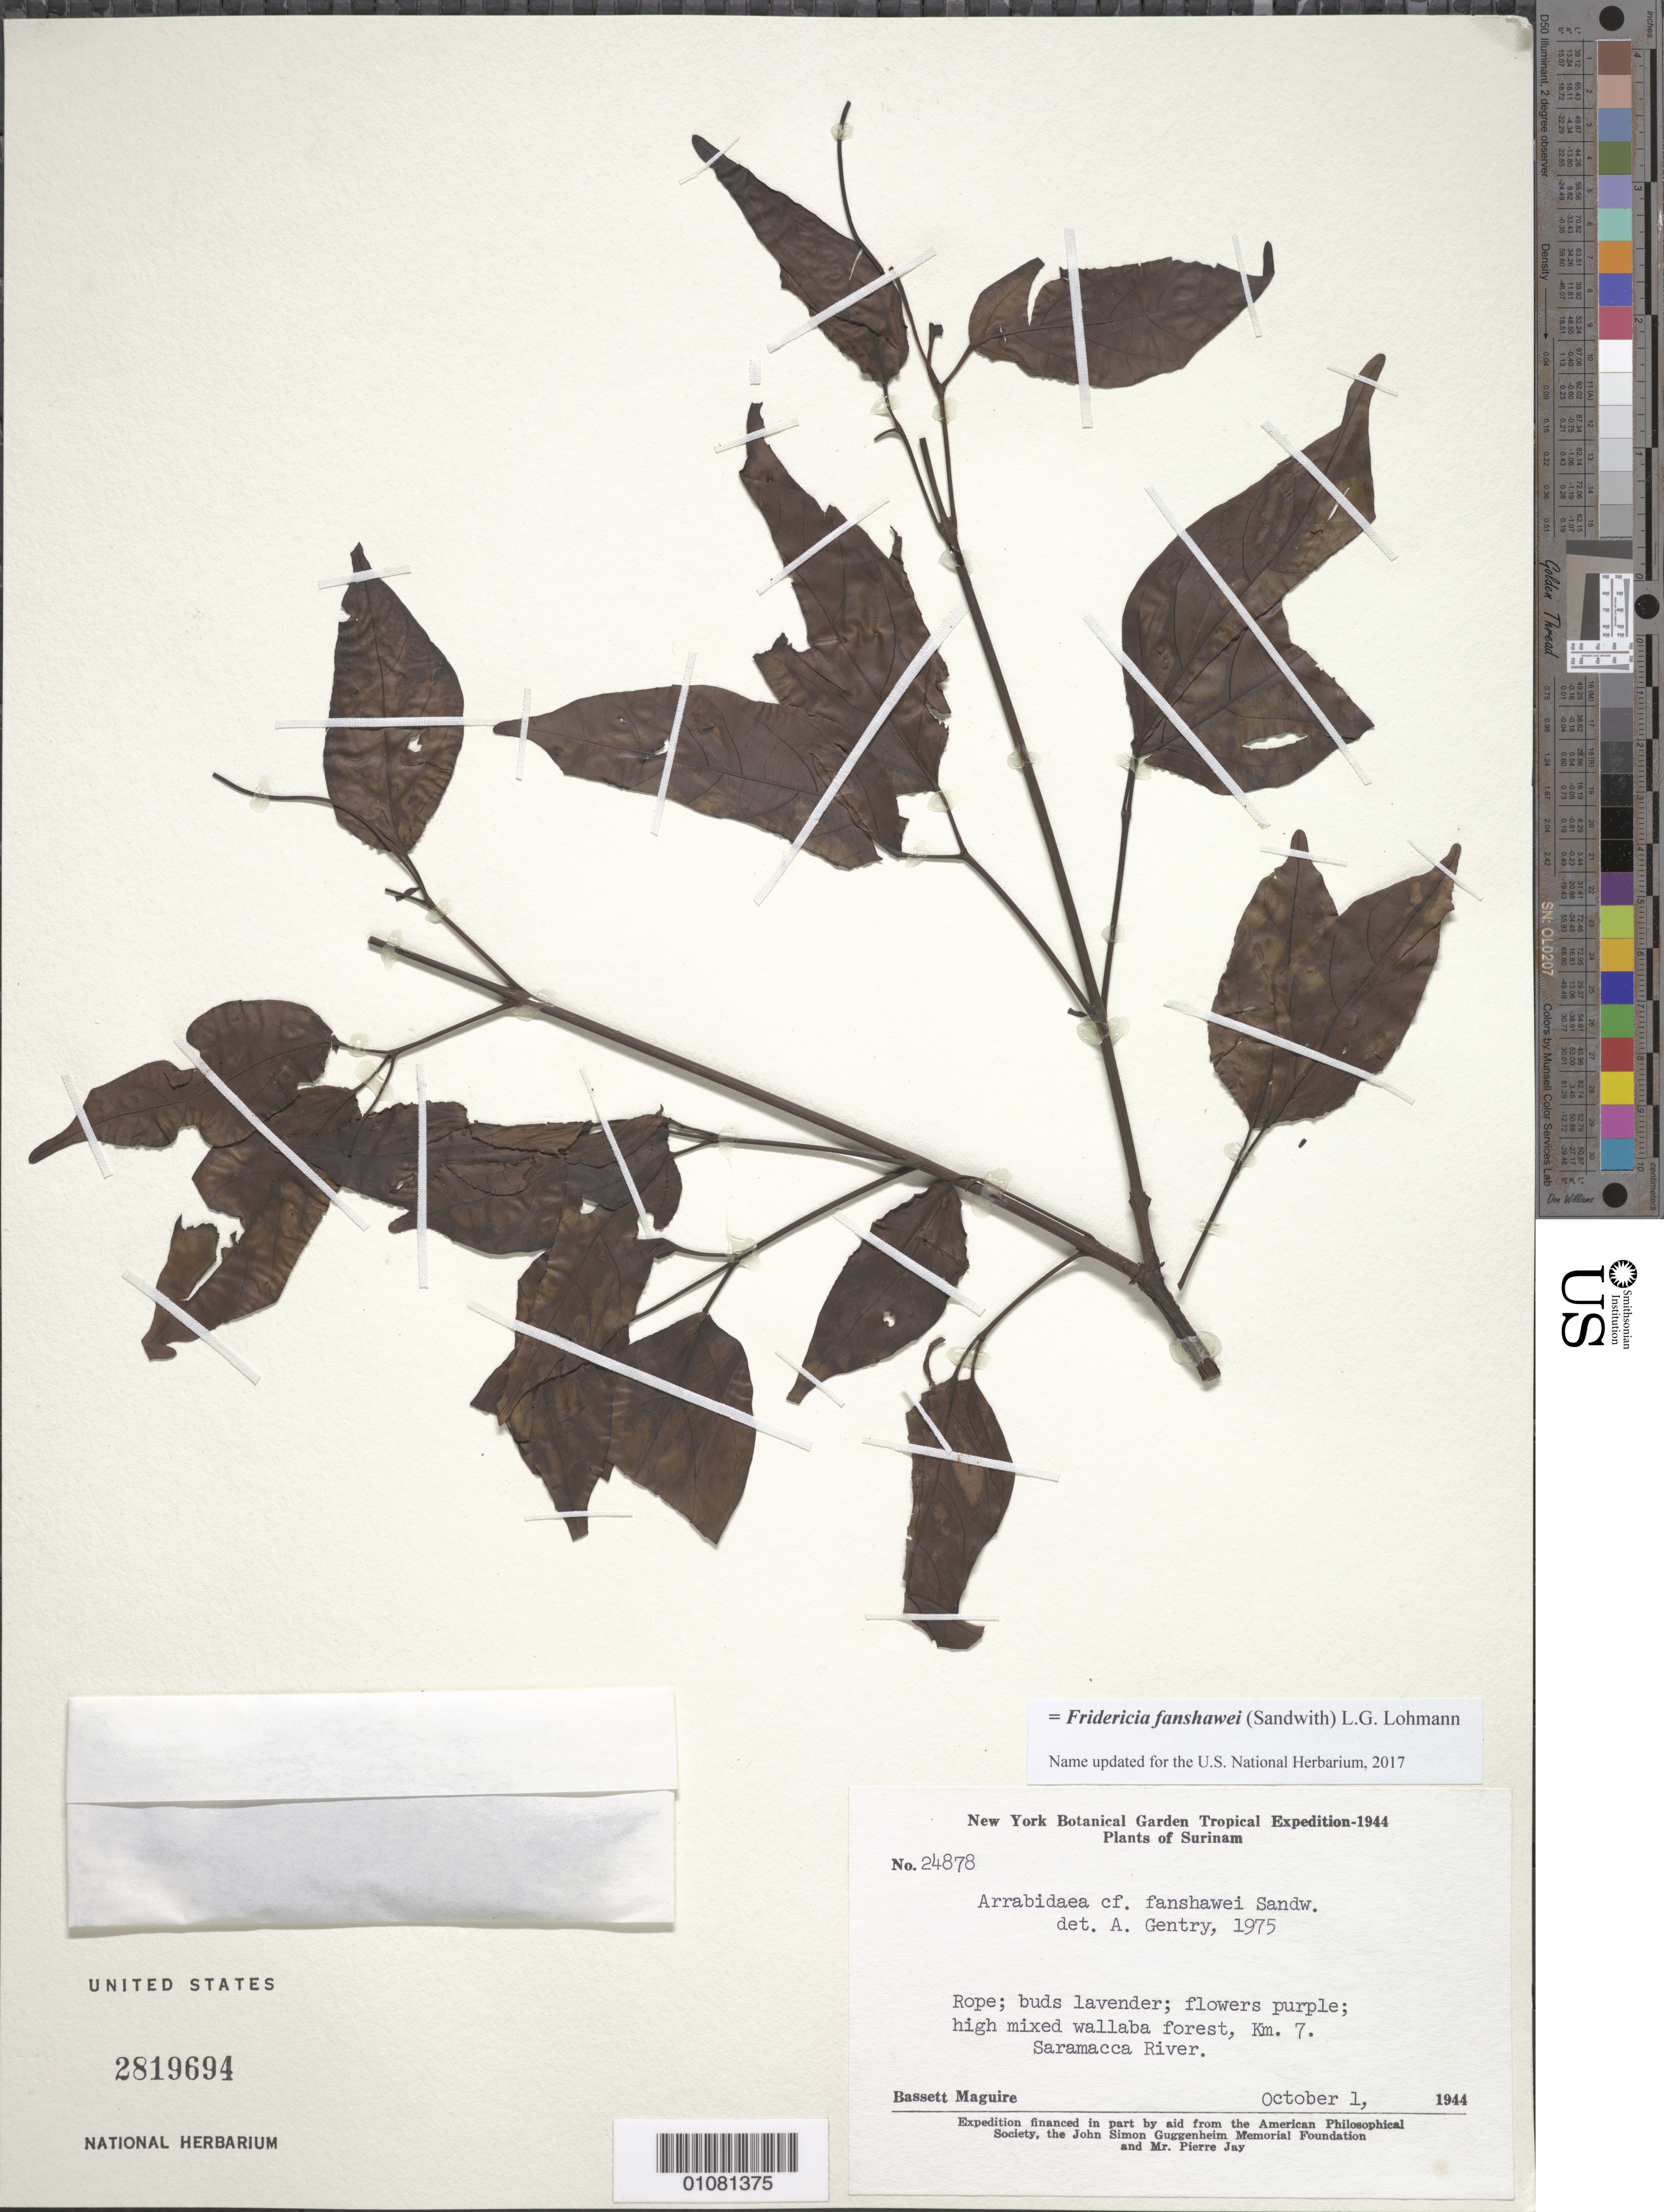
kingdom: Plantae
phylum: Tracheophyta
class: Magnoliopsida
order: Lamiales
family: Bignoniaceae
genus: Fridericia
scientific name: Fridericia fanshawei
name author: (Sandwith) L.G. Lohmann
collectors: B. Maguire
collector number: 24878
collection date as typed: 1-Oct-44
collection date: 1944-10-01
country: Suriname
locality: Saramacca River, vicinity of Camp no. 2, km 7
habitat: High mixed walaba forest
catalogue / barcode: US 2819694